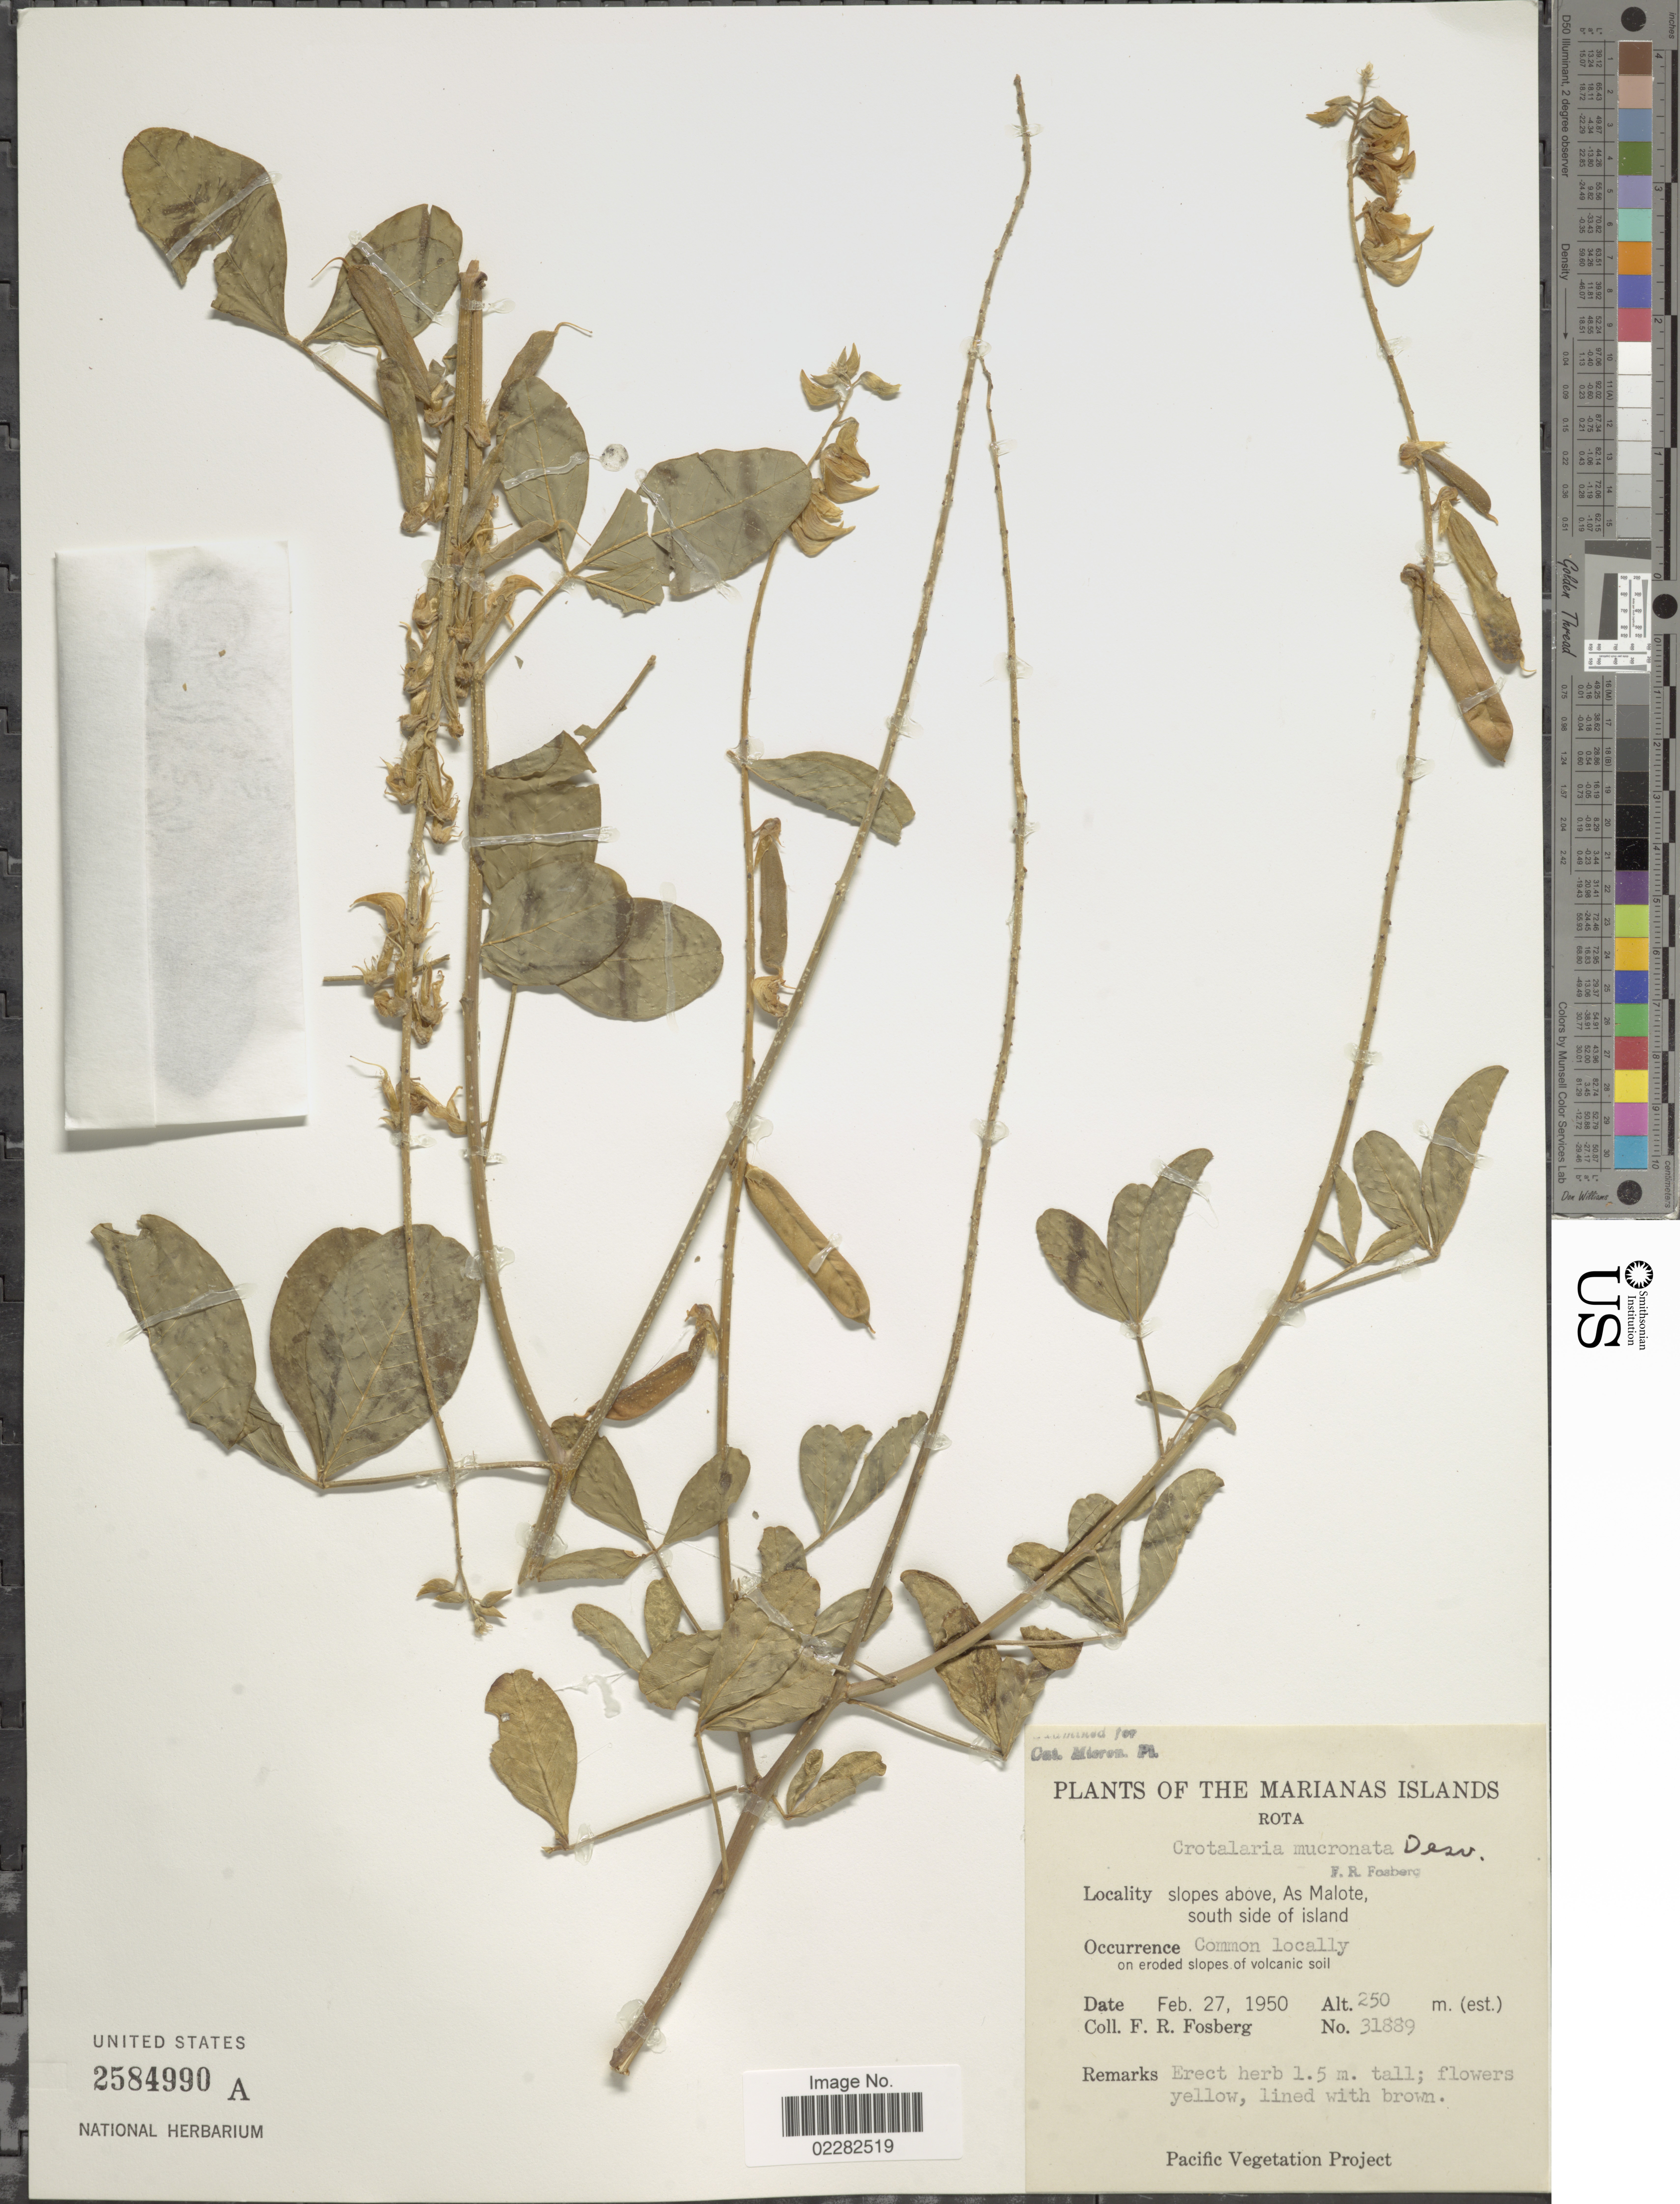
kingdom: Plantae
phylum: Tracheophyta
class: Magnoliopsida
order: Fabales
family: Fabaceae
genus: Crotalaria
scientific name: Crotalaria pallida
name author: Aiton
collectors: F. R. Fosberg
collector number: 31889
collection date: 1950-02-27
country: Northern Mariana Islands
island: Rota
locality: Rota, slopes above, As Malote, south side of island, common locally on eroded slopes of volcanic soil.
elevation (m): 250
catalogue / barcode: US 2584990A